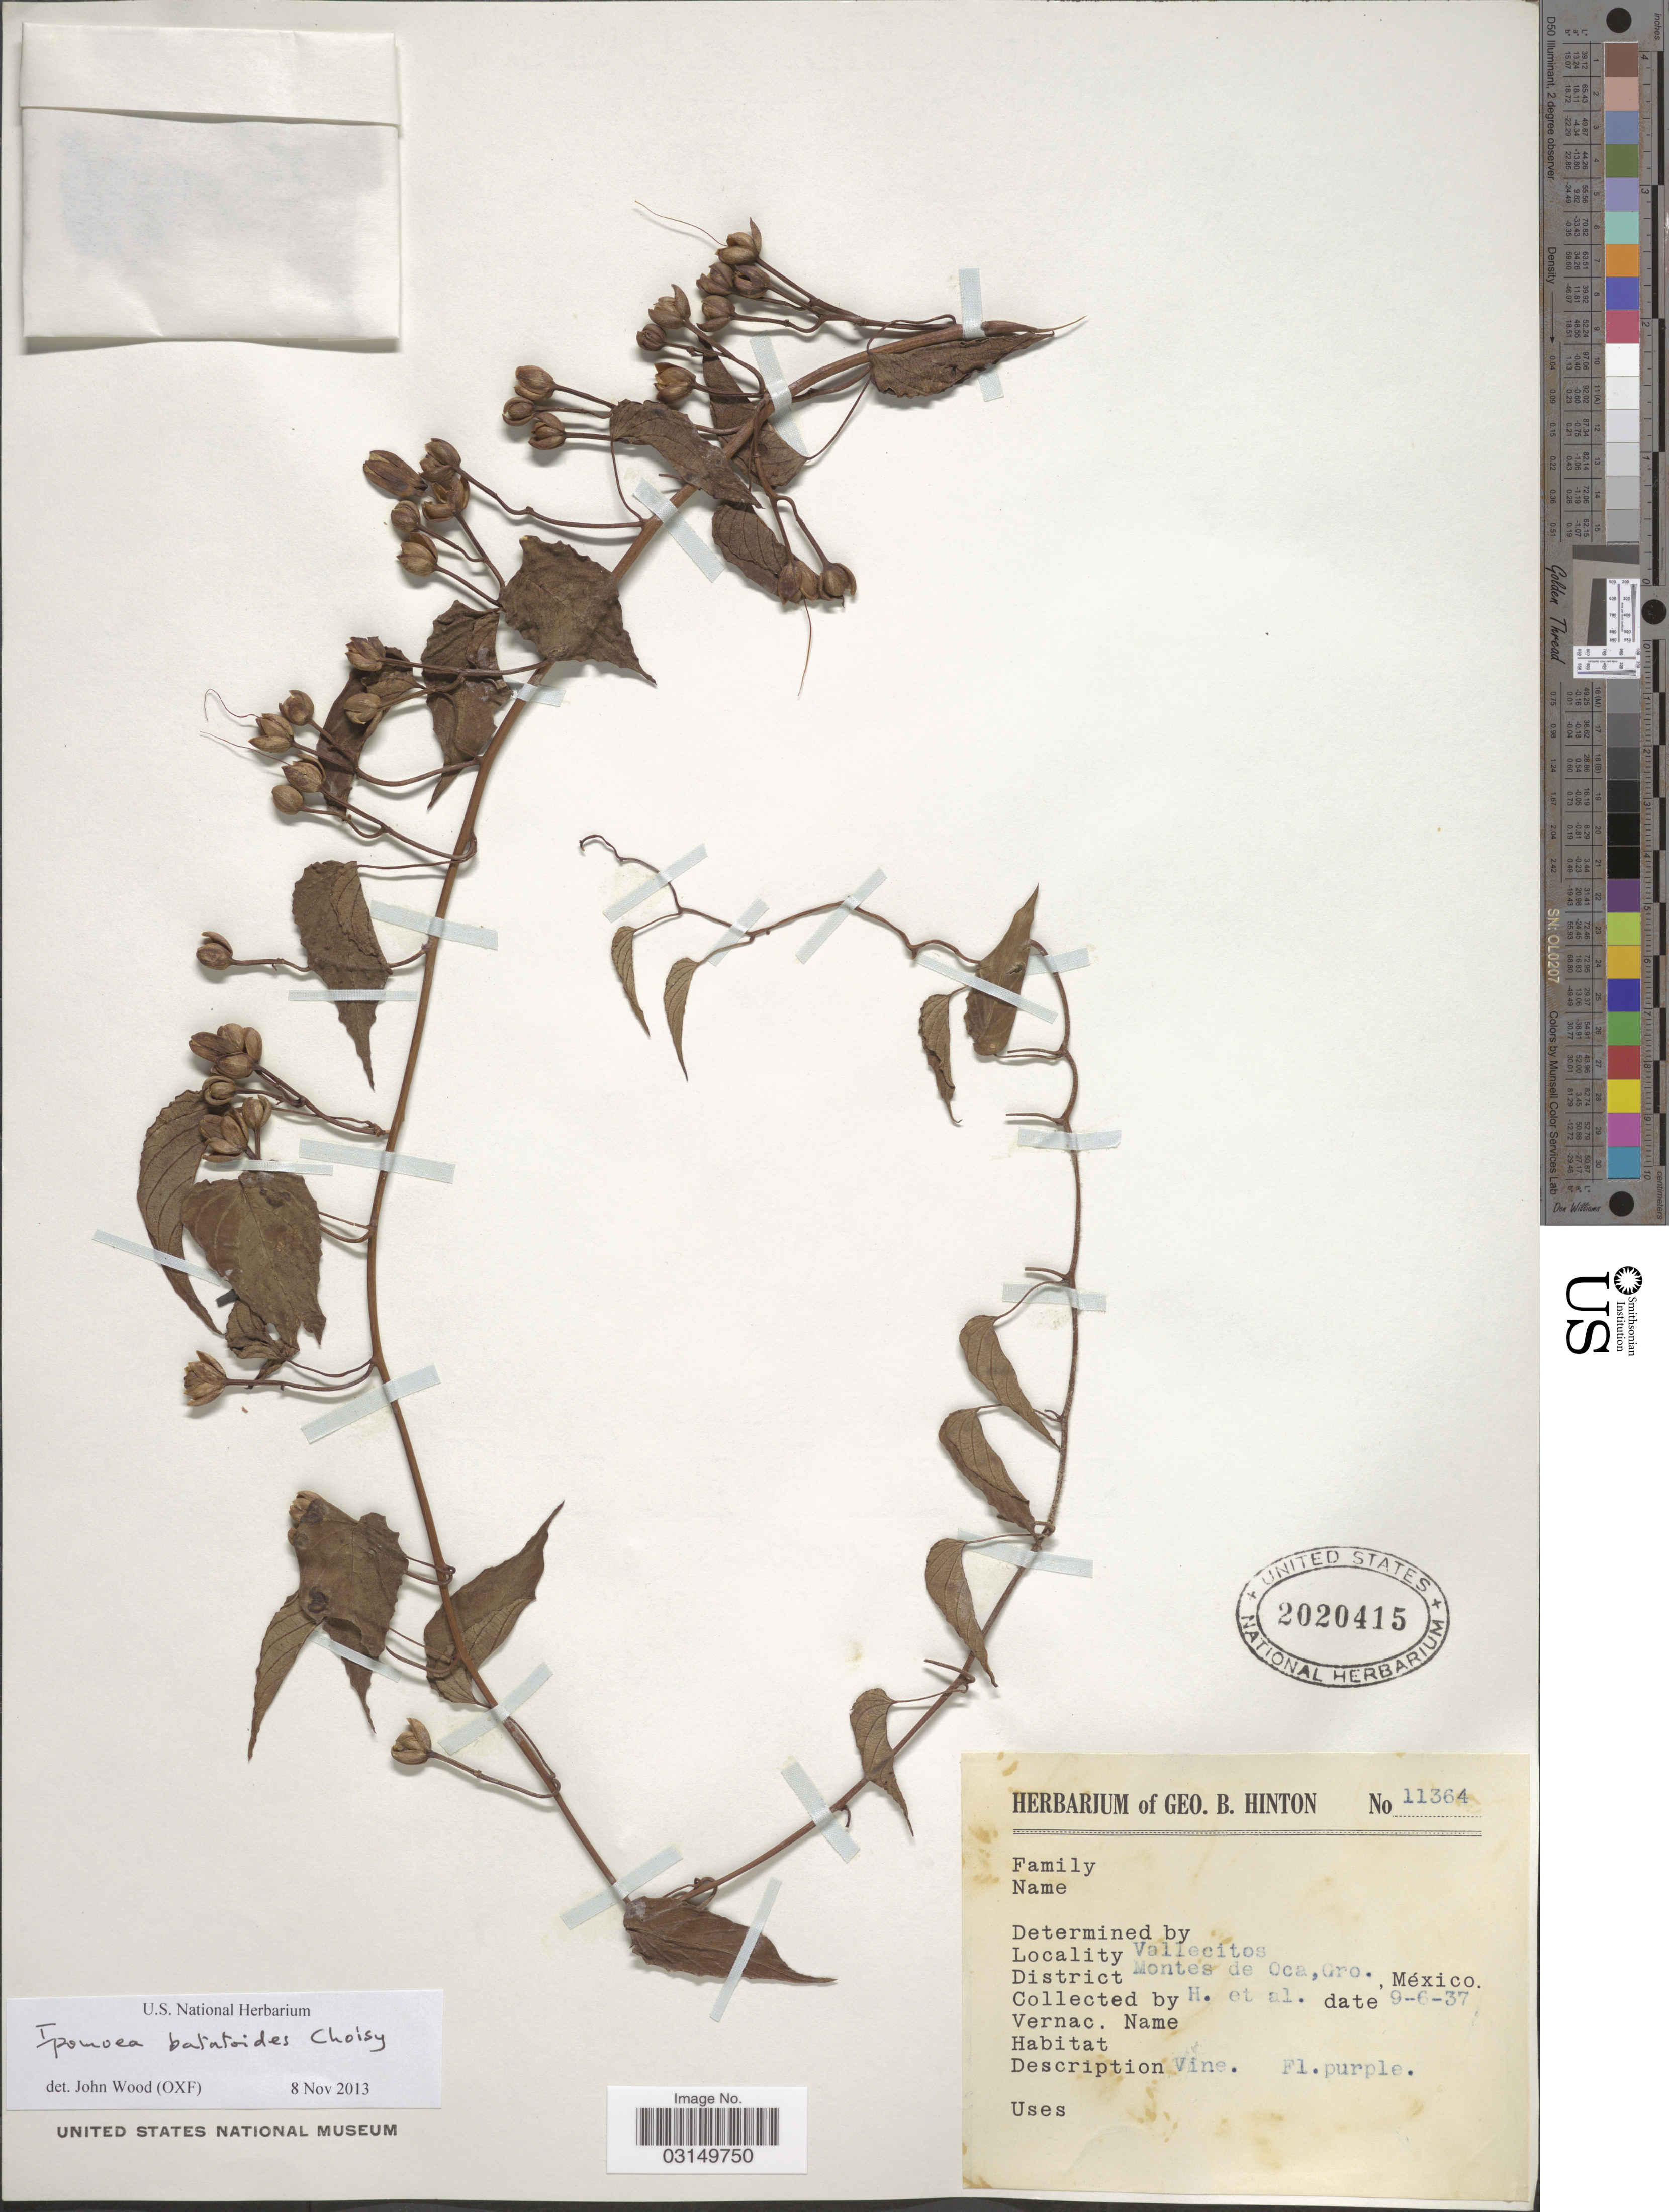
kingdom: Plantae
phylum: Tracheophyta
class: Magnoliopsida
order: Solanales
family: Convolvulaceae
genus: Ipomoea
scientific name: Ipomoea batatoides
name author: Choisy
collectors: G. B. Hinton & et al.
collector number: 11364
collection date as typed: Transcribed d/m/y: 9/6/37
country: Mexico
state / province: Guerrero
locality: Vallecitos, District Montes de Oca, Gro., México.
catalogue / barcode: US 2020415